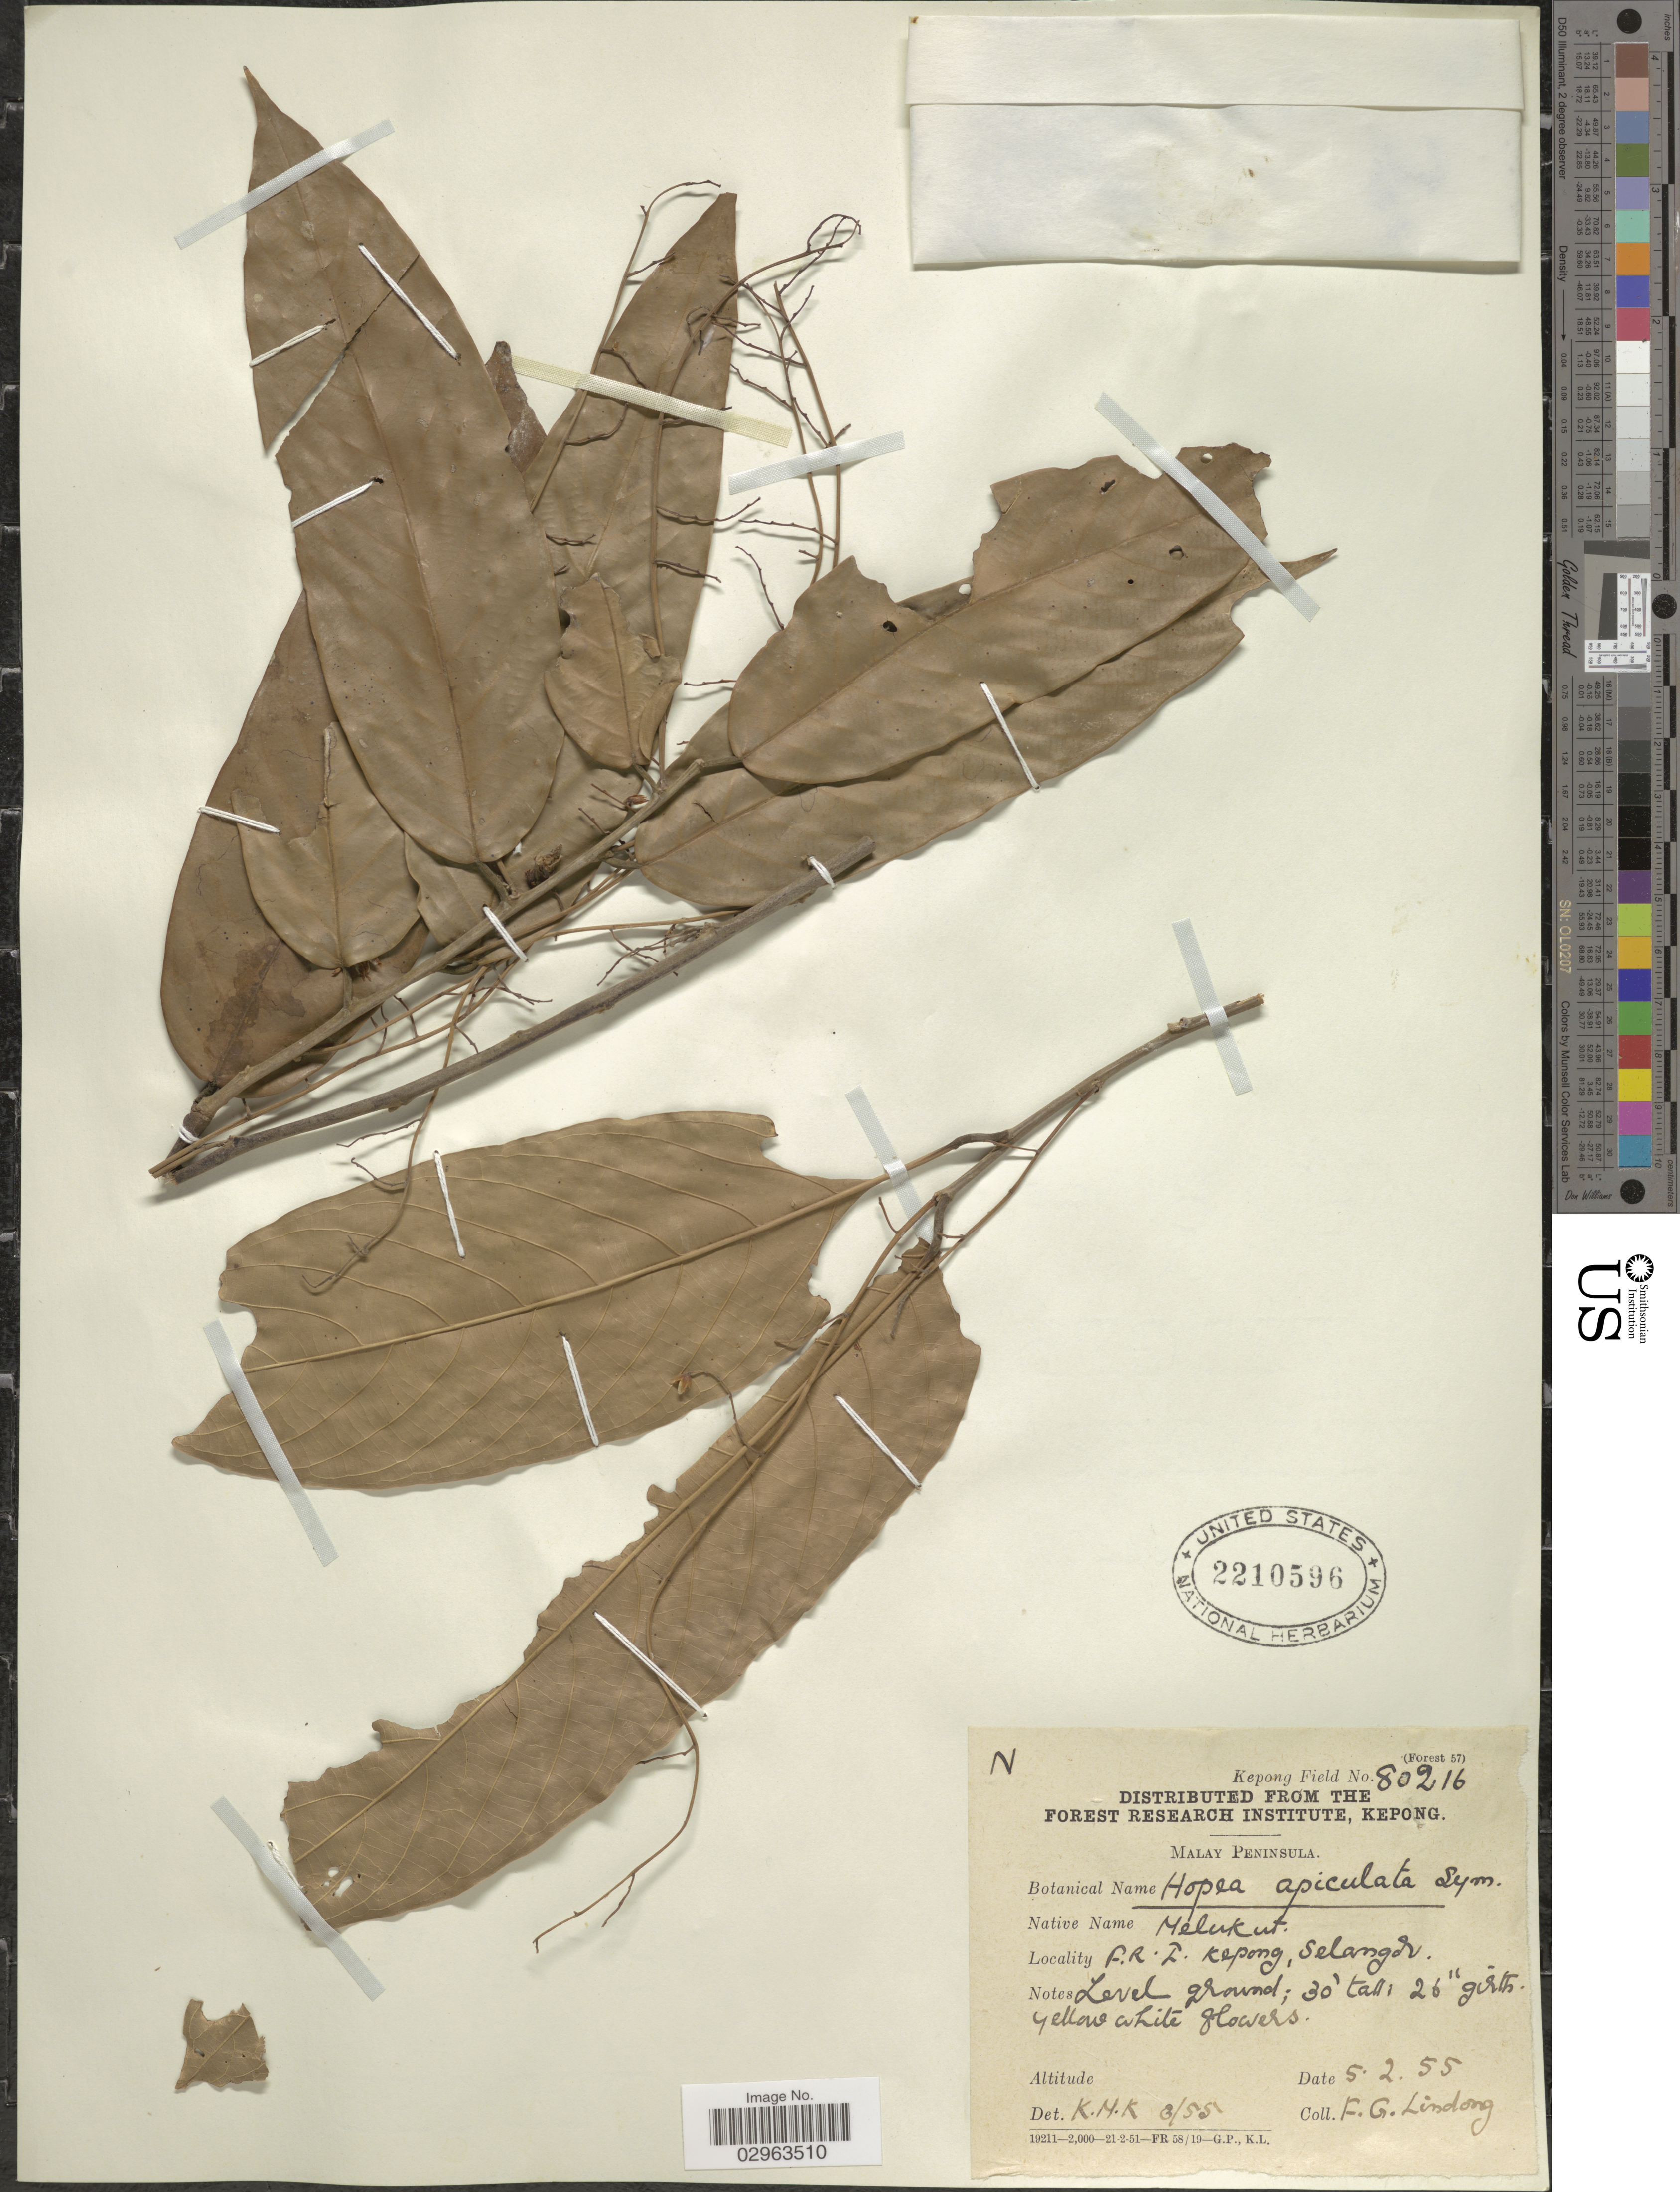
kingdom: Plantae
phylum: Tracheophyta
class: Magnoliopsida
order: Malvales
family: Dipterocarpaceae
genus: Hopea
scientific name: Hopea apiculata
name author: Symington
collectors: Lindong Forester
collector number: Kepong Field? 80216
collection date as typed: Transcribed d/m/y: 5/2/55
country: Malaysia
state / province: Selangor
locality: Malay Peninsula. F.R.I. Kepong.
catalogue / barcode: US 2210596